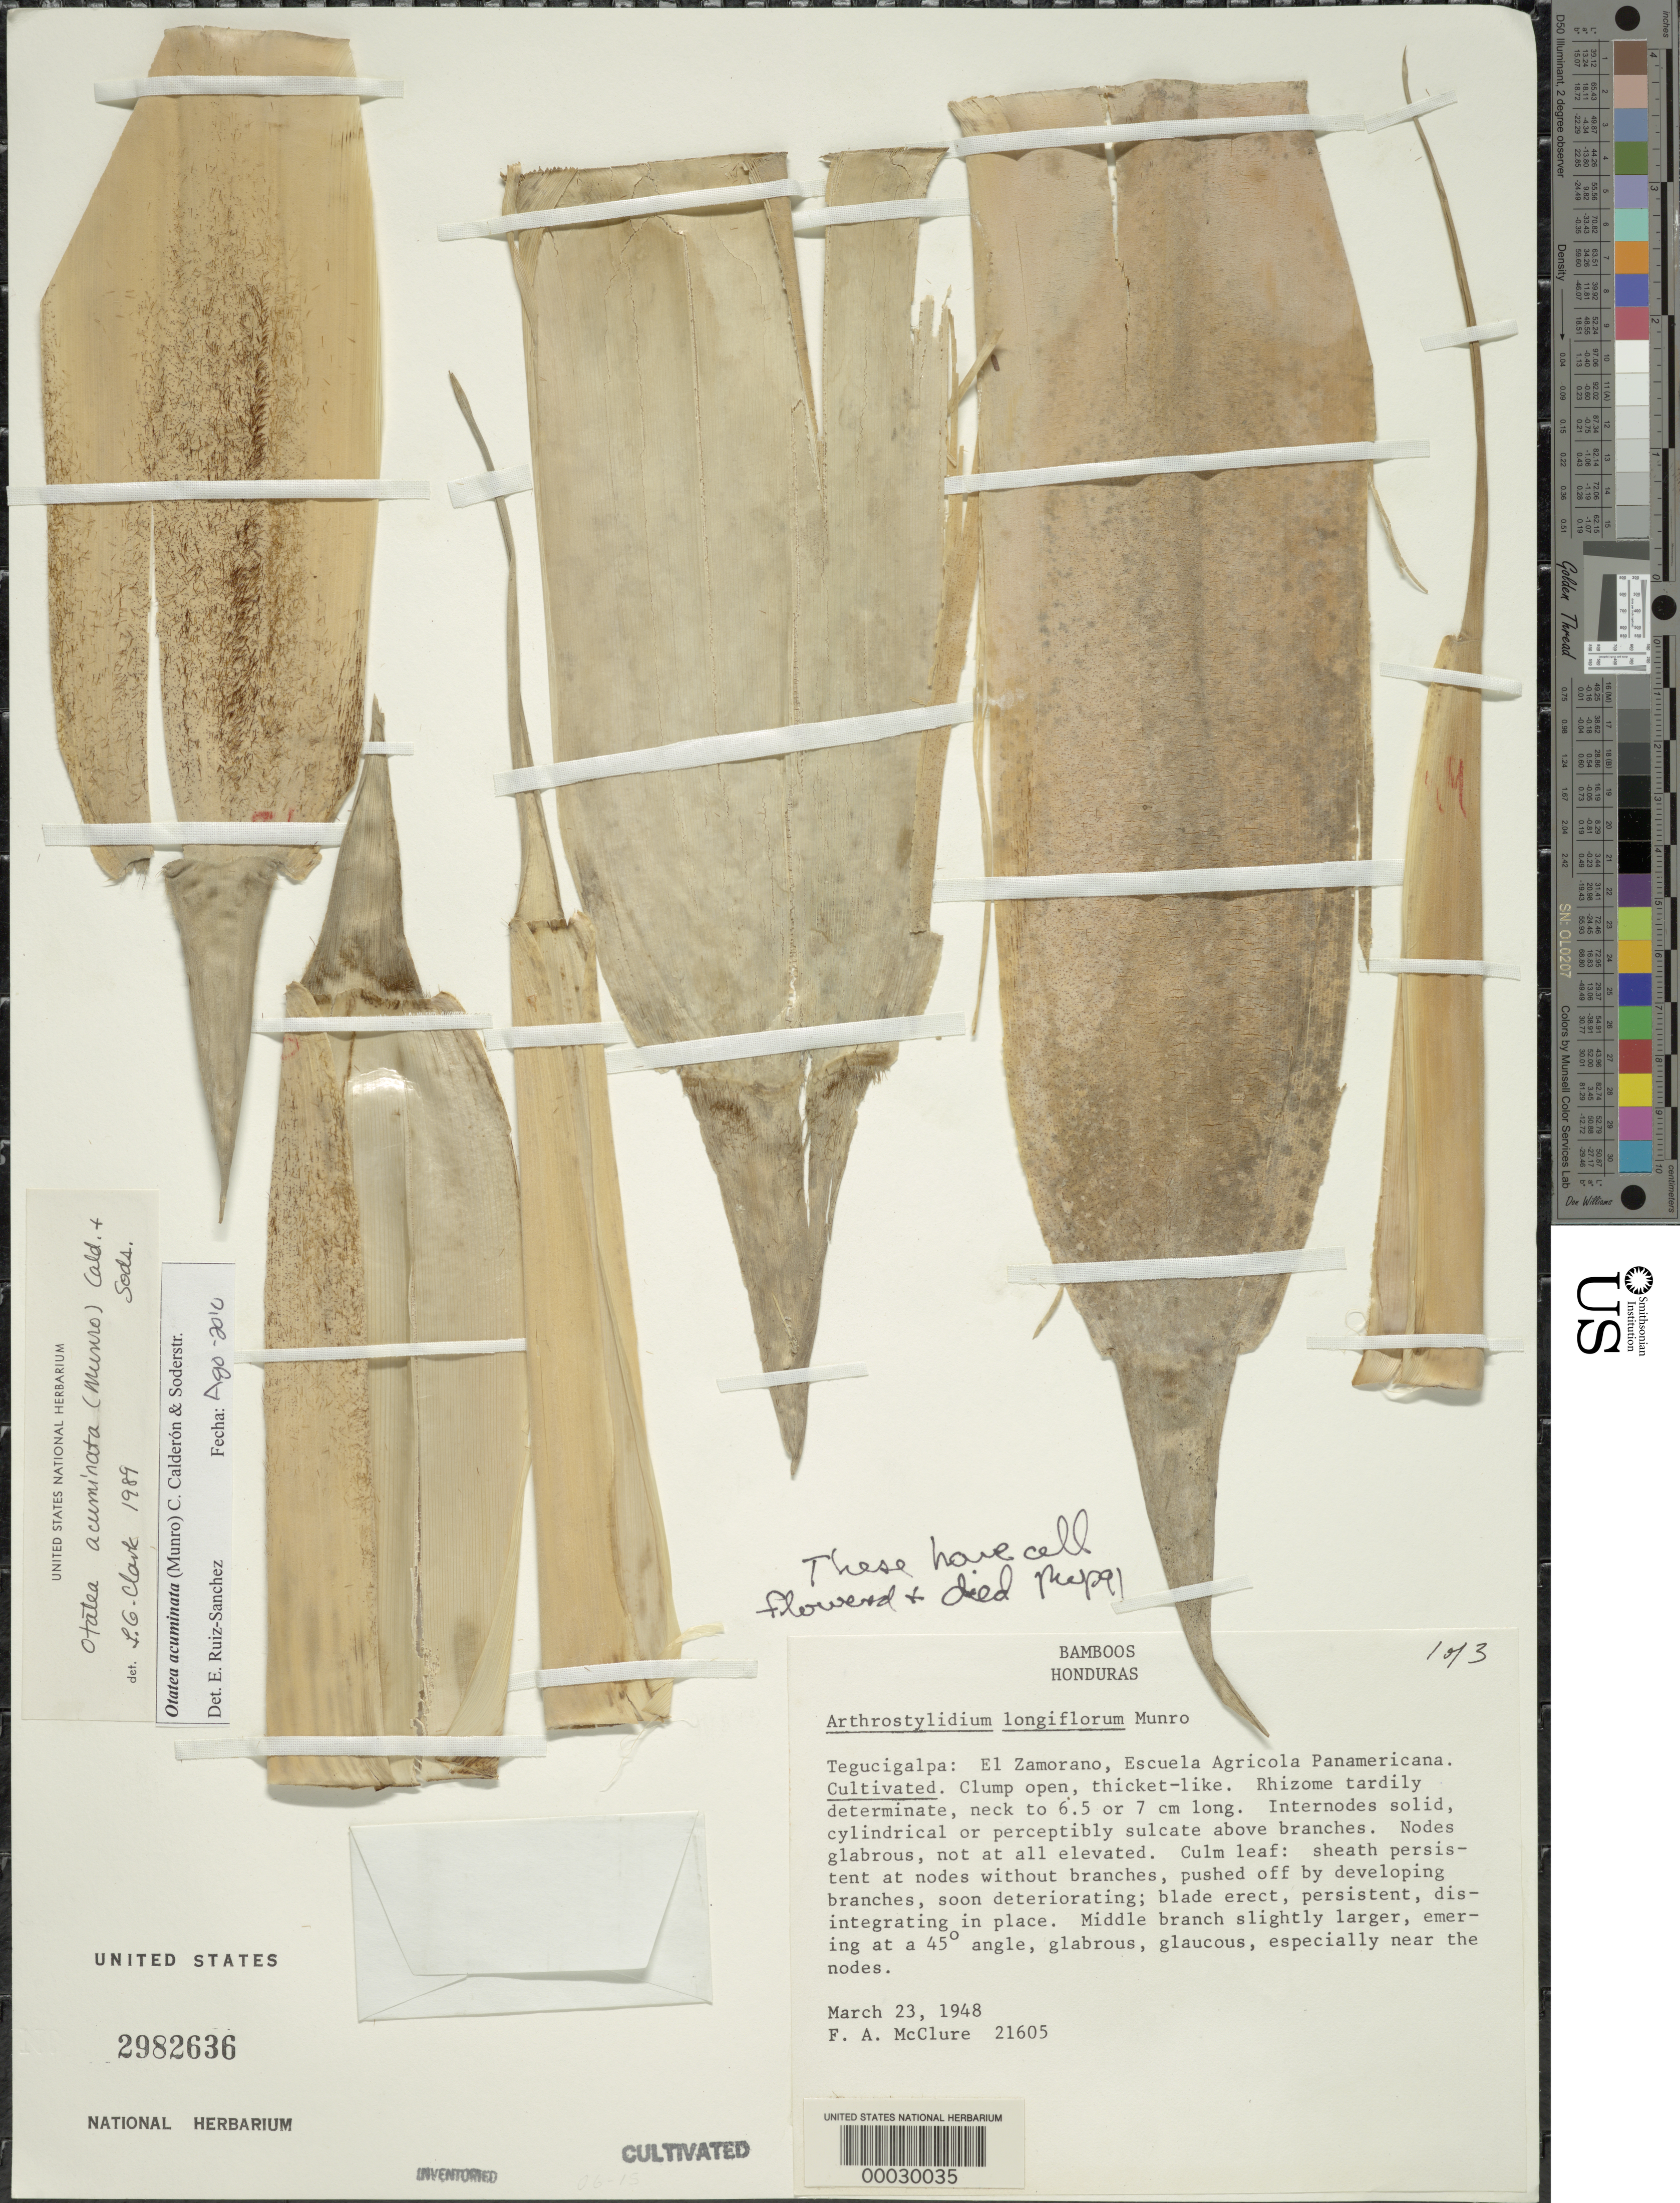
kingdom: Plantae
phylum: Tracheophyta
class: Liliopsida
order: Poales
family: Poaceae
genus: Otatea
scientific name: Otatea acuminata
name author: (Munro) C. E. Calderón & Soderstr.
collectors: F. A. McClure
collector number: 21605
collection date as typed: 23 Mar 1948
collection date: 1948-03-23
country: Honduras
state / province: Fco. Morazán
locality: El Zamorano , Escuela Agricola Panamericana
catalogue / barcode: US 2982636